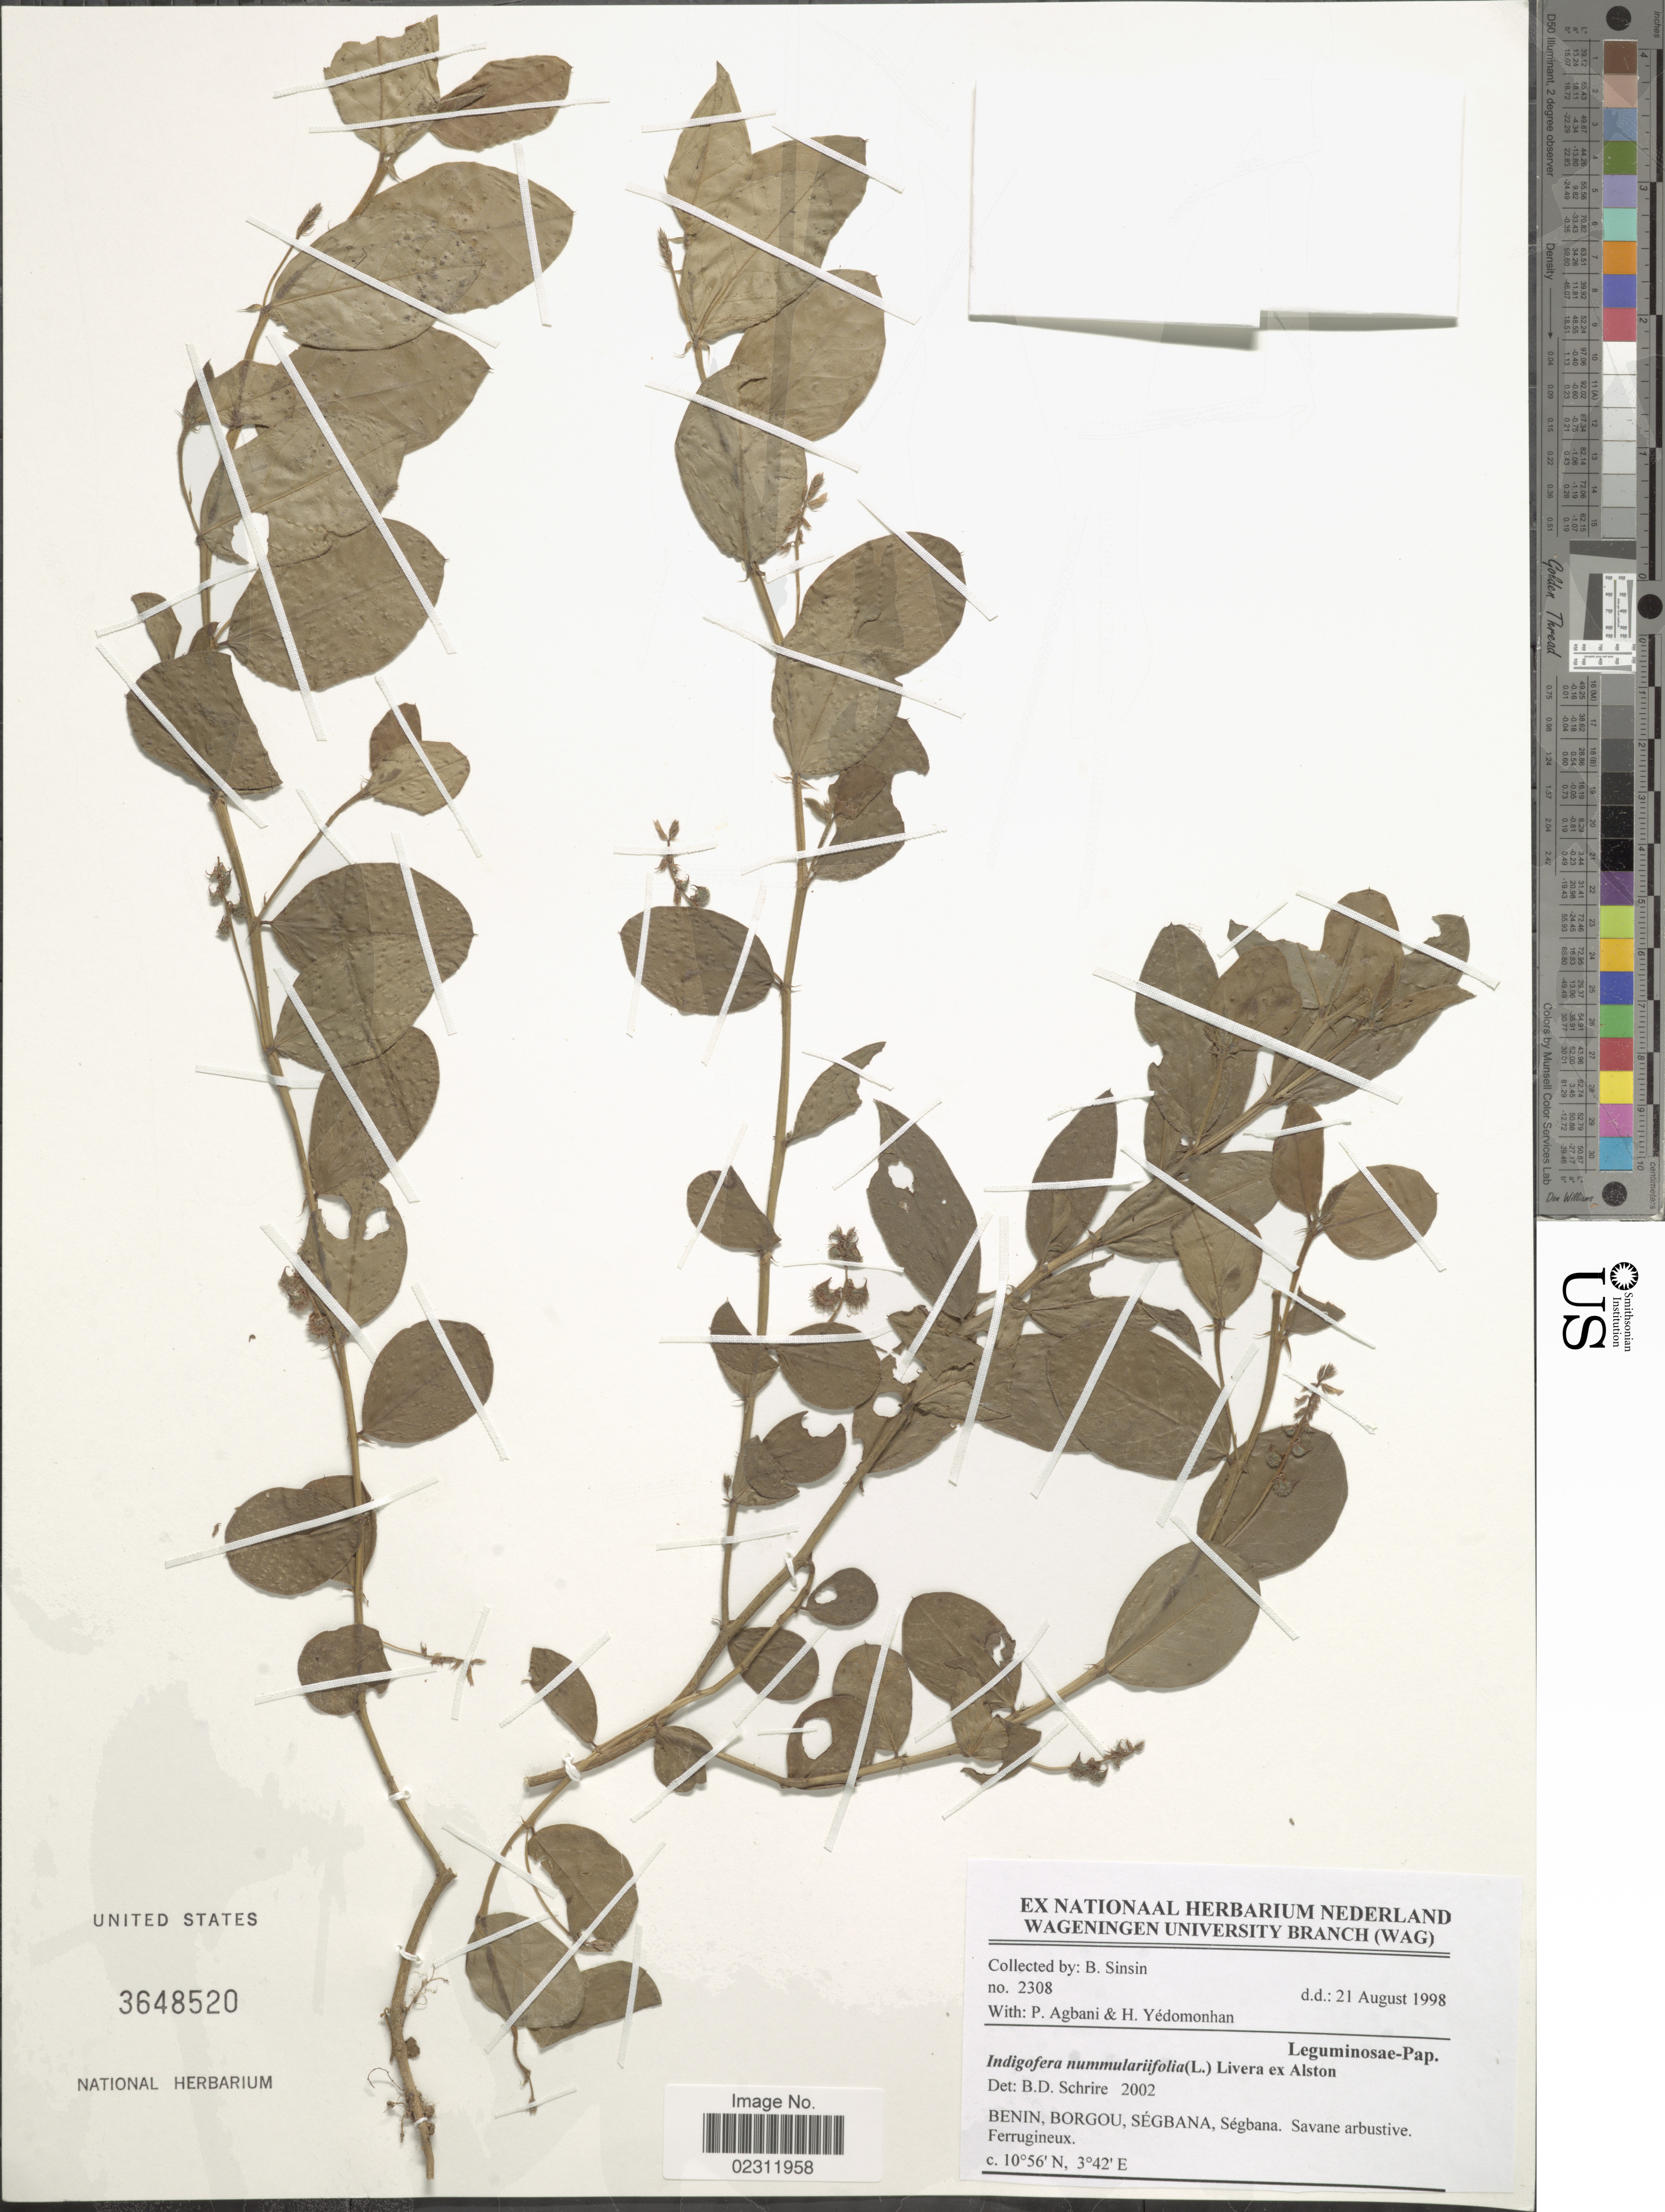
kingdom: Plantae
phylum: Tracheophyta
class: Magnoliopsida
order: Fabales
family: Fabaceae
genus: Indigofera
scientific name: Indigofera nummulariifolia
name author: (L.) Livera ex Alston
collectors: B. Sinsin, P. Agbani & H. Yedomonhan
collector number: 2308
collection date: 1998-08-21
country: Benin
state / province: Borgou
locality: Segbana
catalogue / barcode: US 3648520